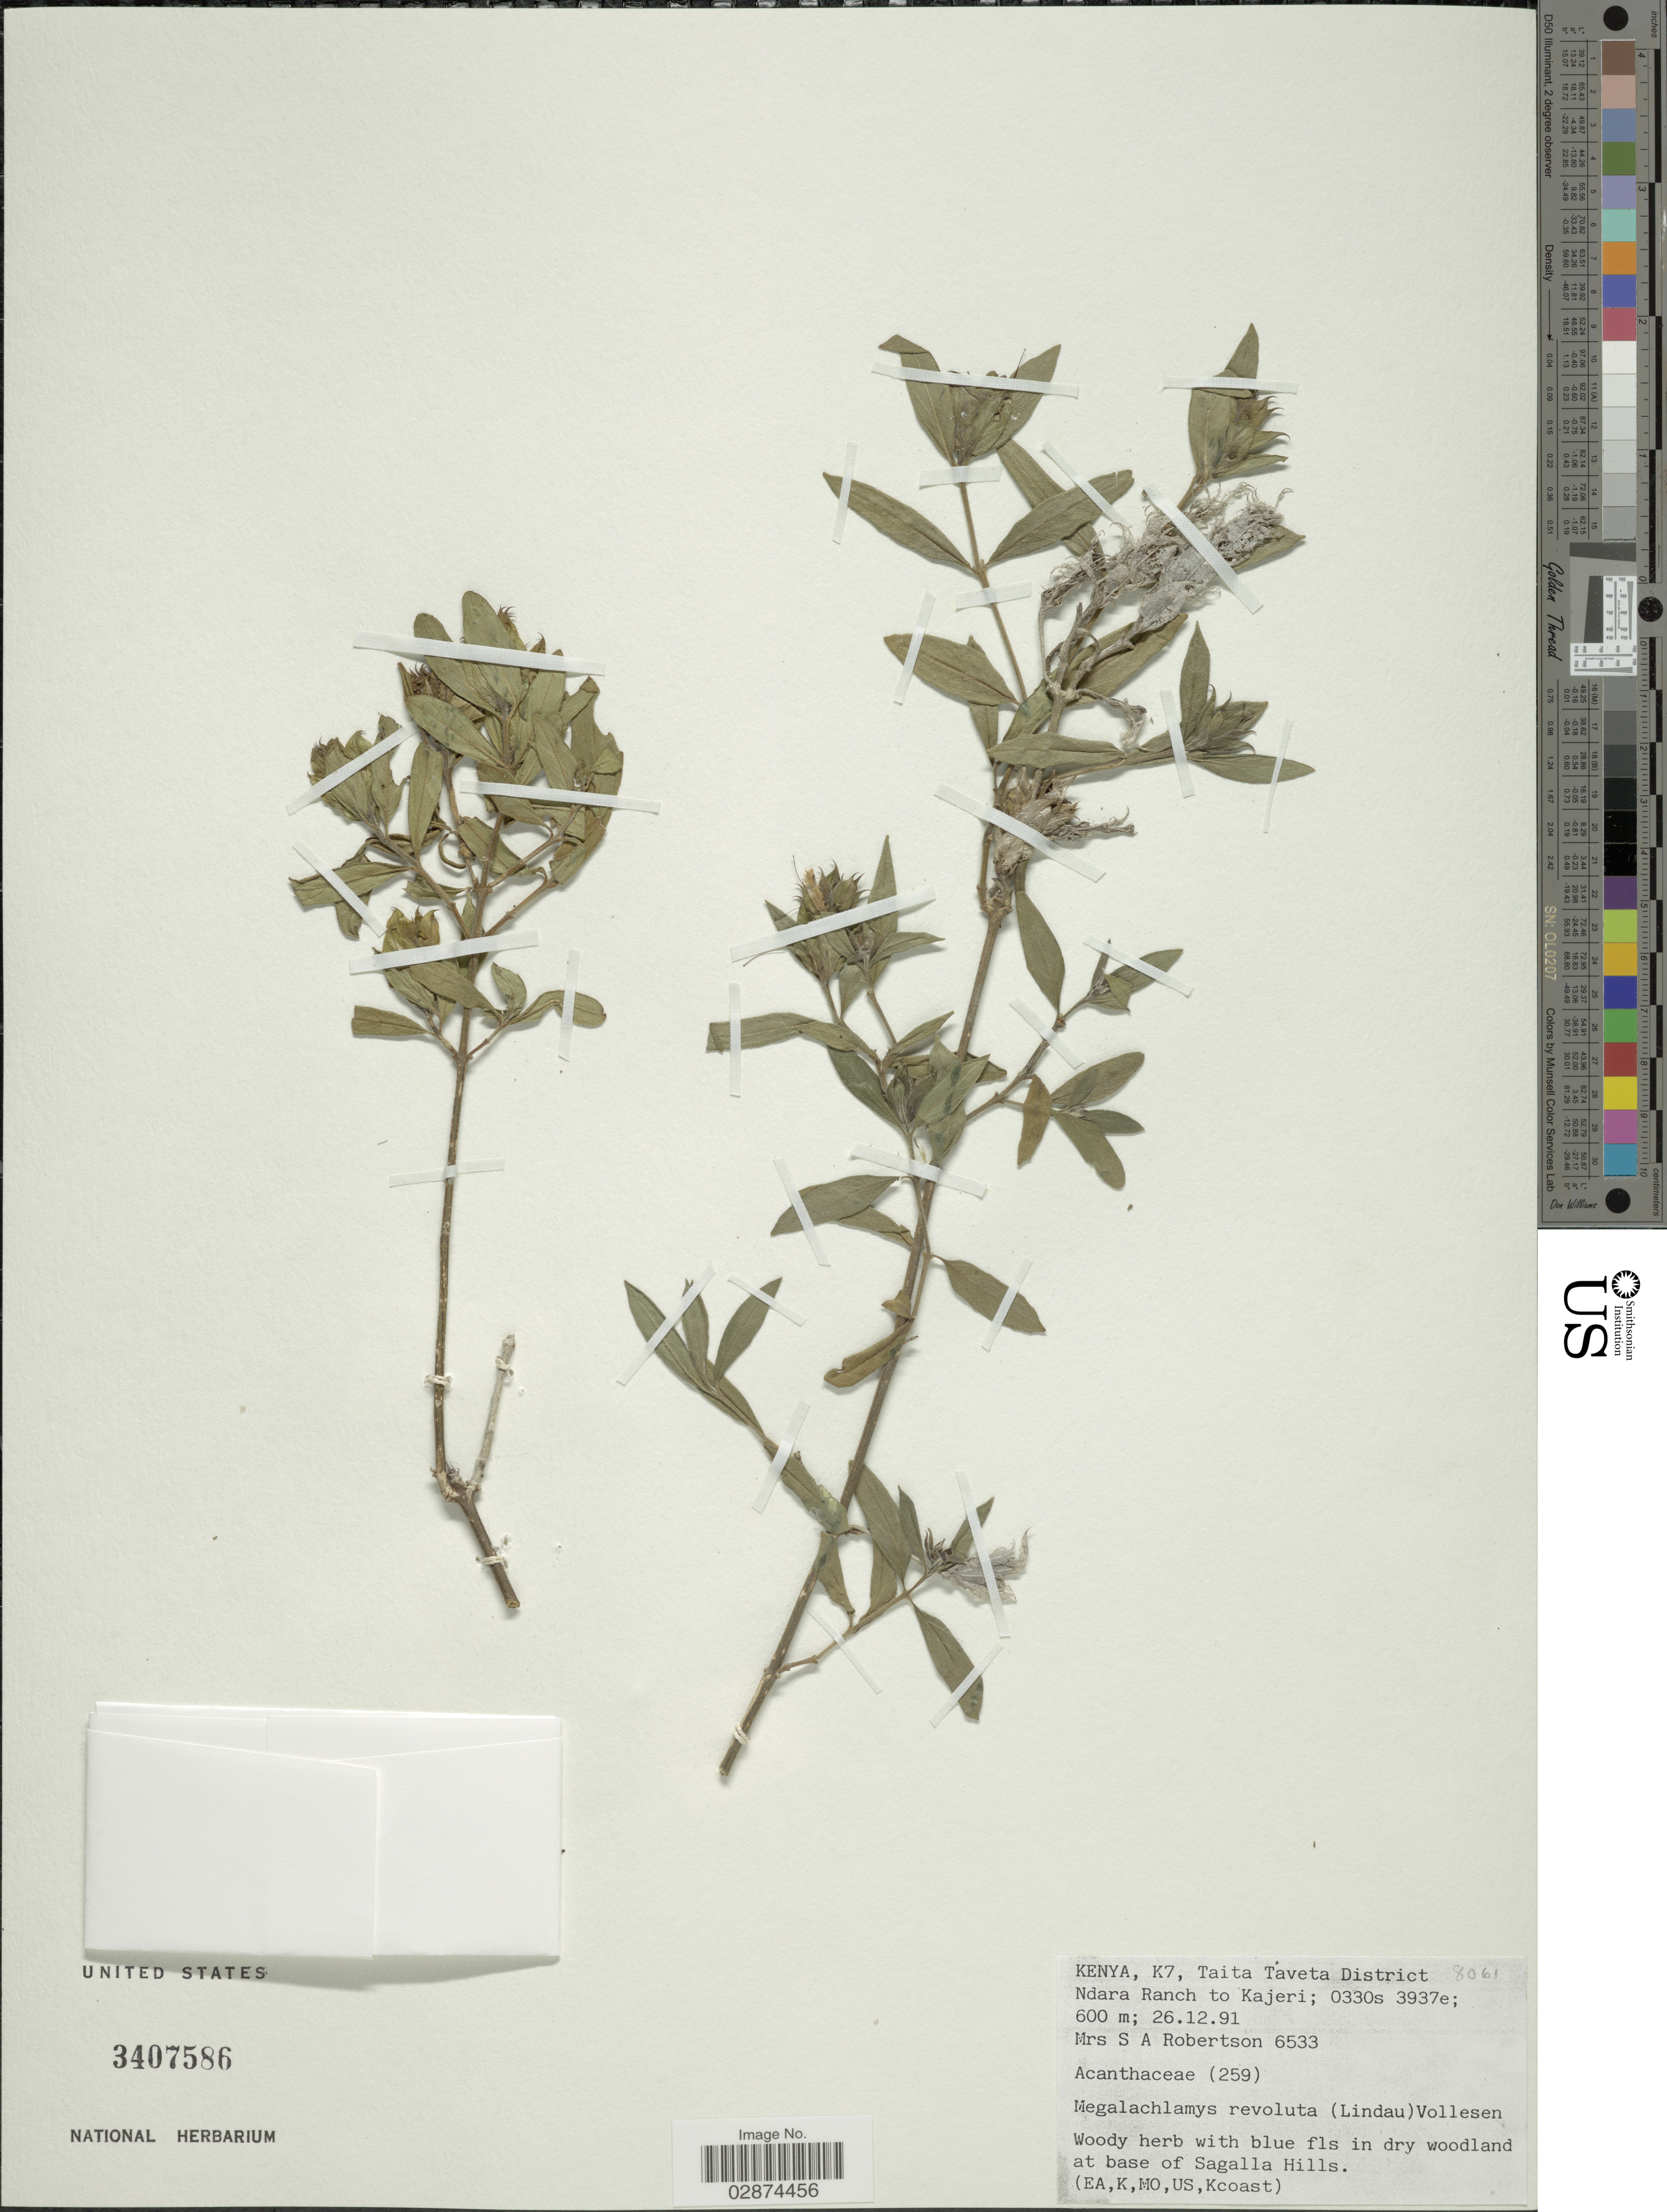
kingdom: Plantae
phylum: Tracheophyta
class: Magnoliopsida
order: Lamiales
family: Acanthaceae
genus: Megalochlamys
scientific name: Megalochlamys revoluta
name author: (Lindau) Vollesen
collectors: S. Robertson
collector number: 6533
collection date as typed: Transcribed d/m/y: 26/12/91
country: Kenya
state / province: Taita Taveta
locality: K7, Taita Taveta District. Ndara Ranch to Kajeri. At base of Sagalla Hills.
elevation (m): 600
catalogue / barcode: US 3407586